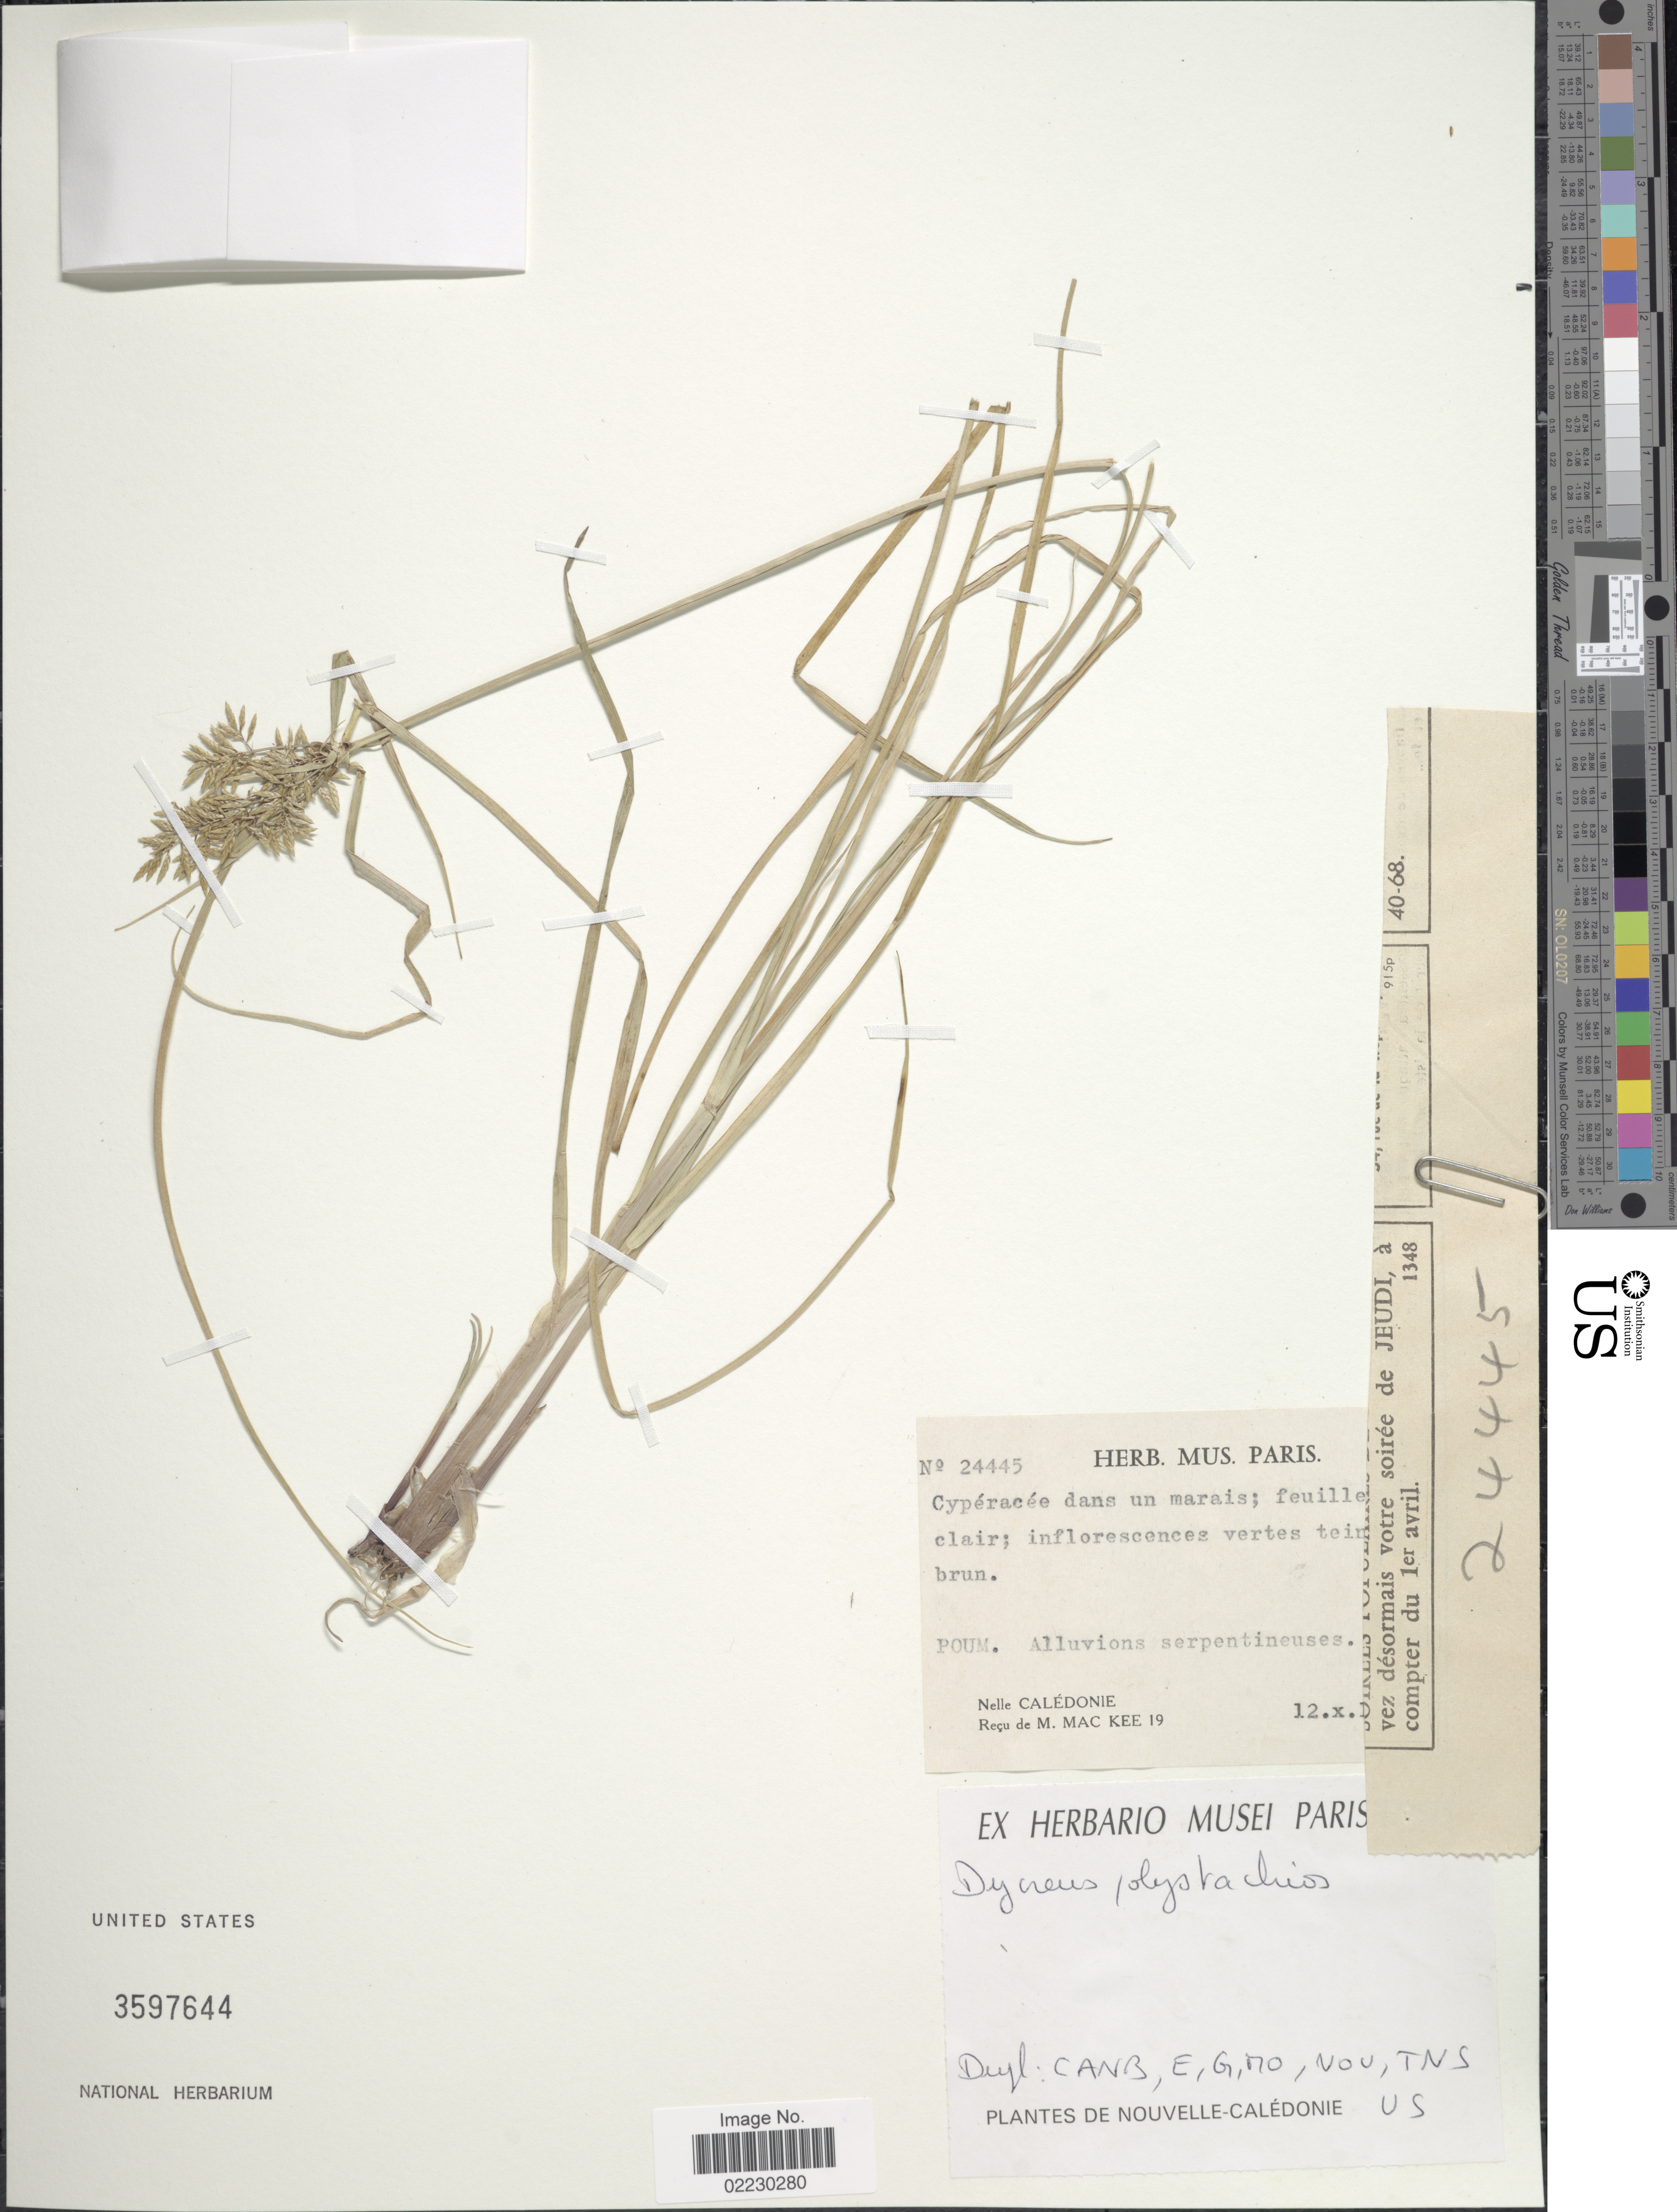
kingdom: Plantae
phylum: Tracheophyta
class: Liliopsida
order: Poales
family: Cyperaceae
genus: Cyperus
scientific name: Cyperus polystachyos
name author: Rottb.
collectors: M. Mackee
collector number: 24445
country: New Caledonia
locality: Nouvelle-Caledonie, Poum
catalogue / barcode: US 3597644